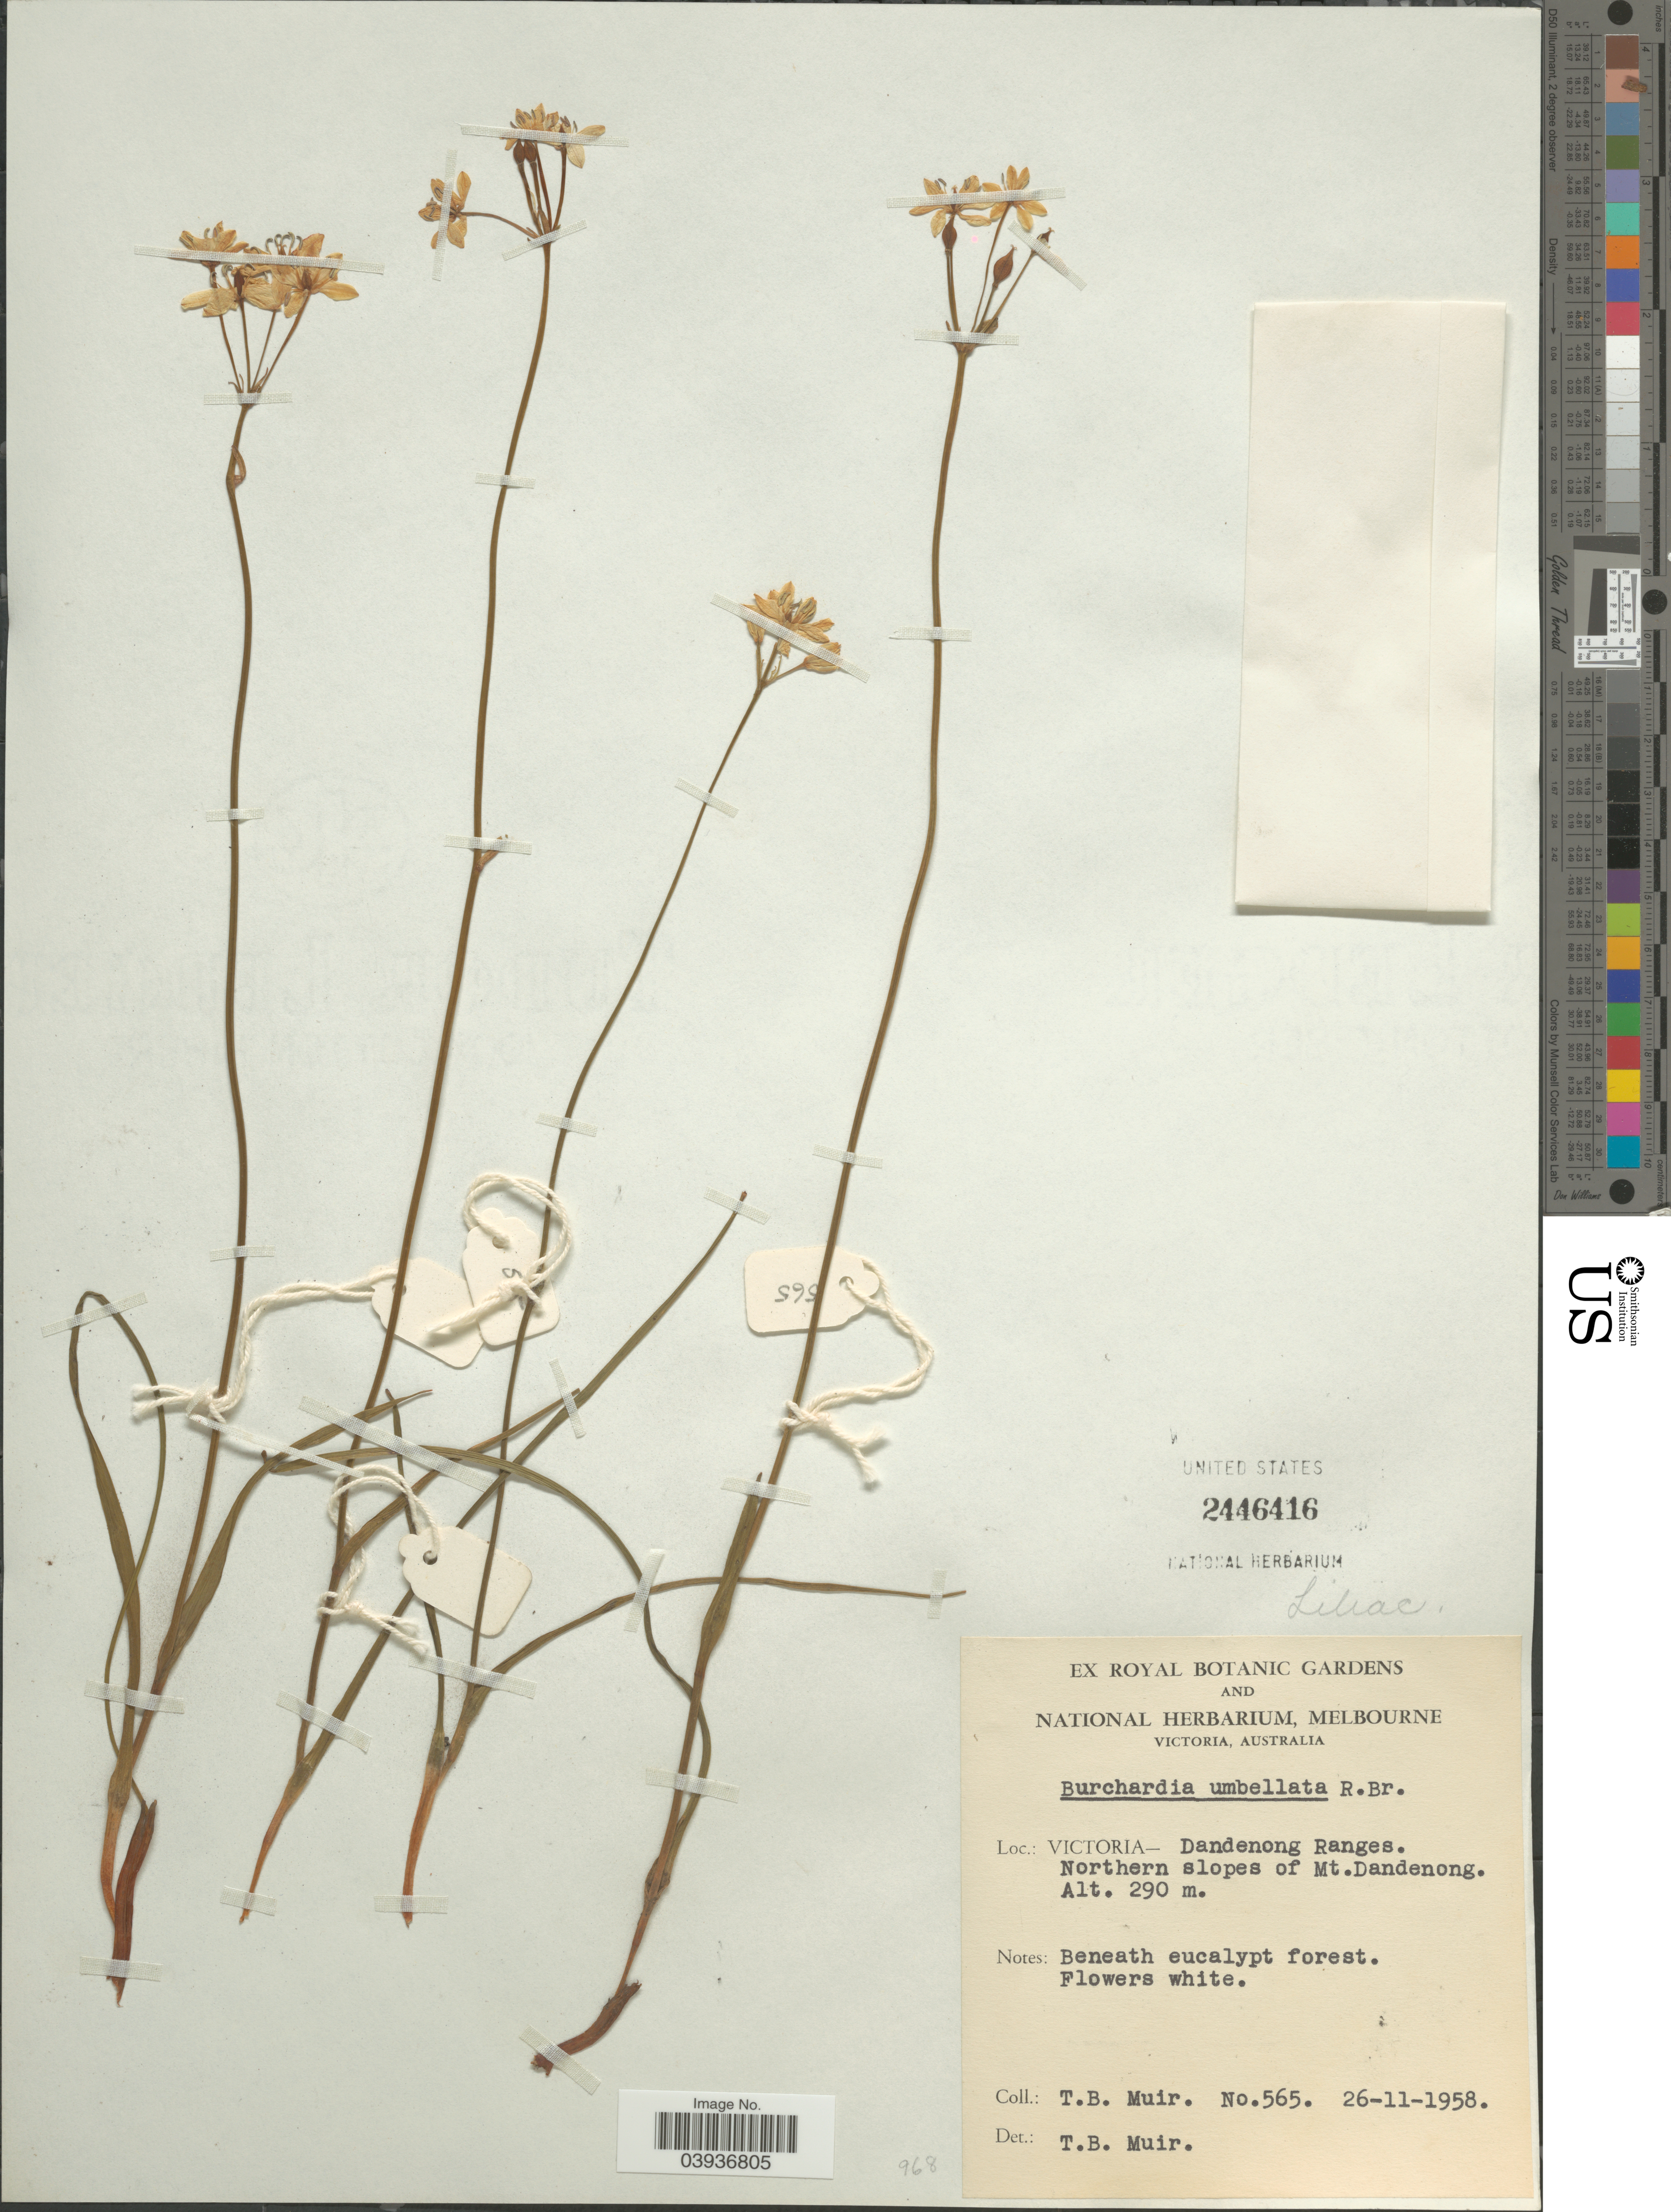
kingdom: Plantae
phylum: Tracheophyta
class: Liliopsida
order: Liliales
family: Colchicaceae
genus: Burchardia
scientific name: Burchardia umbellata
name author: R. Br.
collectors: T. Muir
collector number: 565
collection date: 1958-11-26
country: Australia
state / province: Victoria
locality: Victoria- Dandenong Ranges. Northern slopes of Mt.Dandenong.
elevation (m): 290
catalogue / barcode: US 2446416